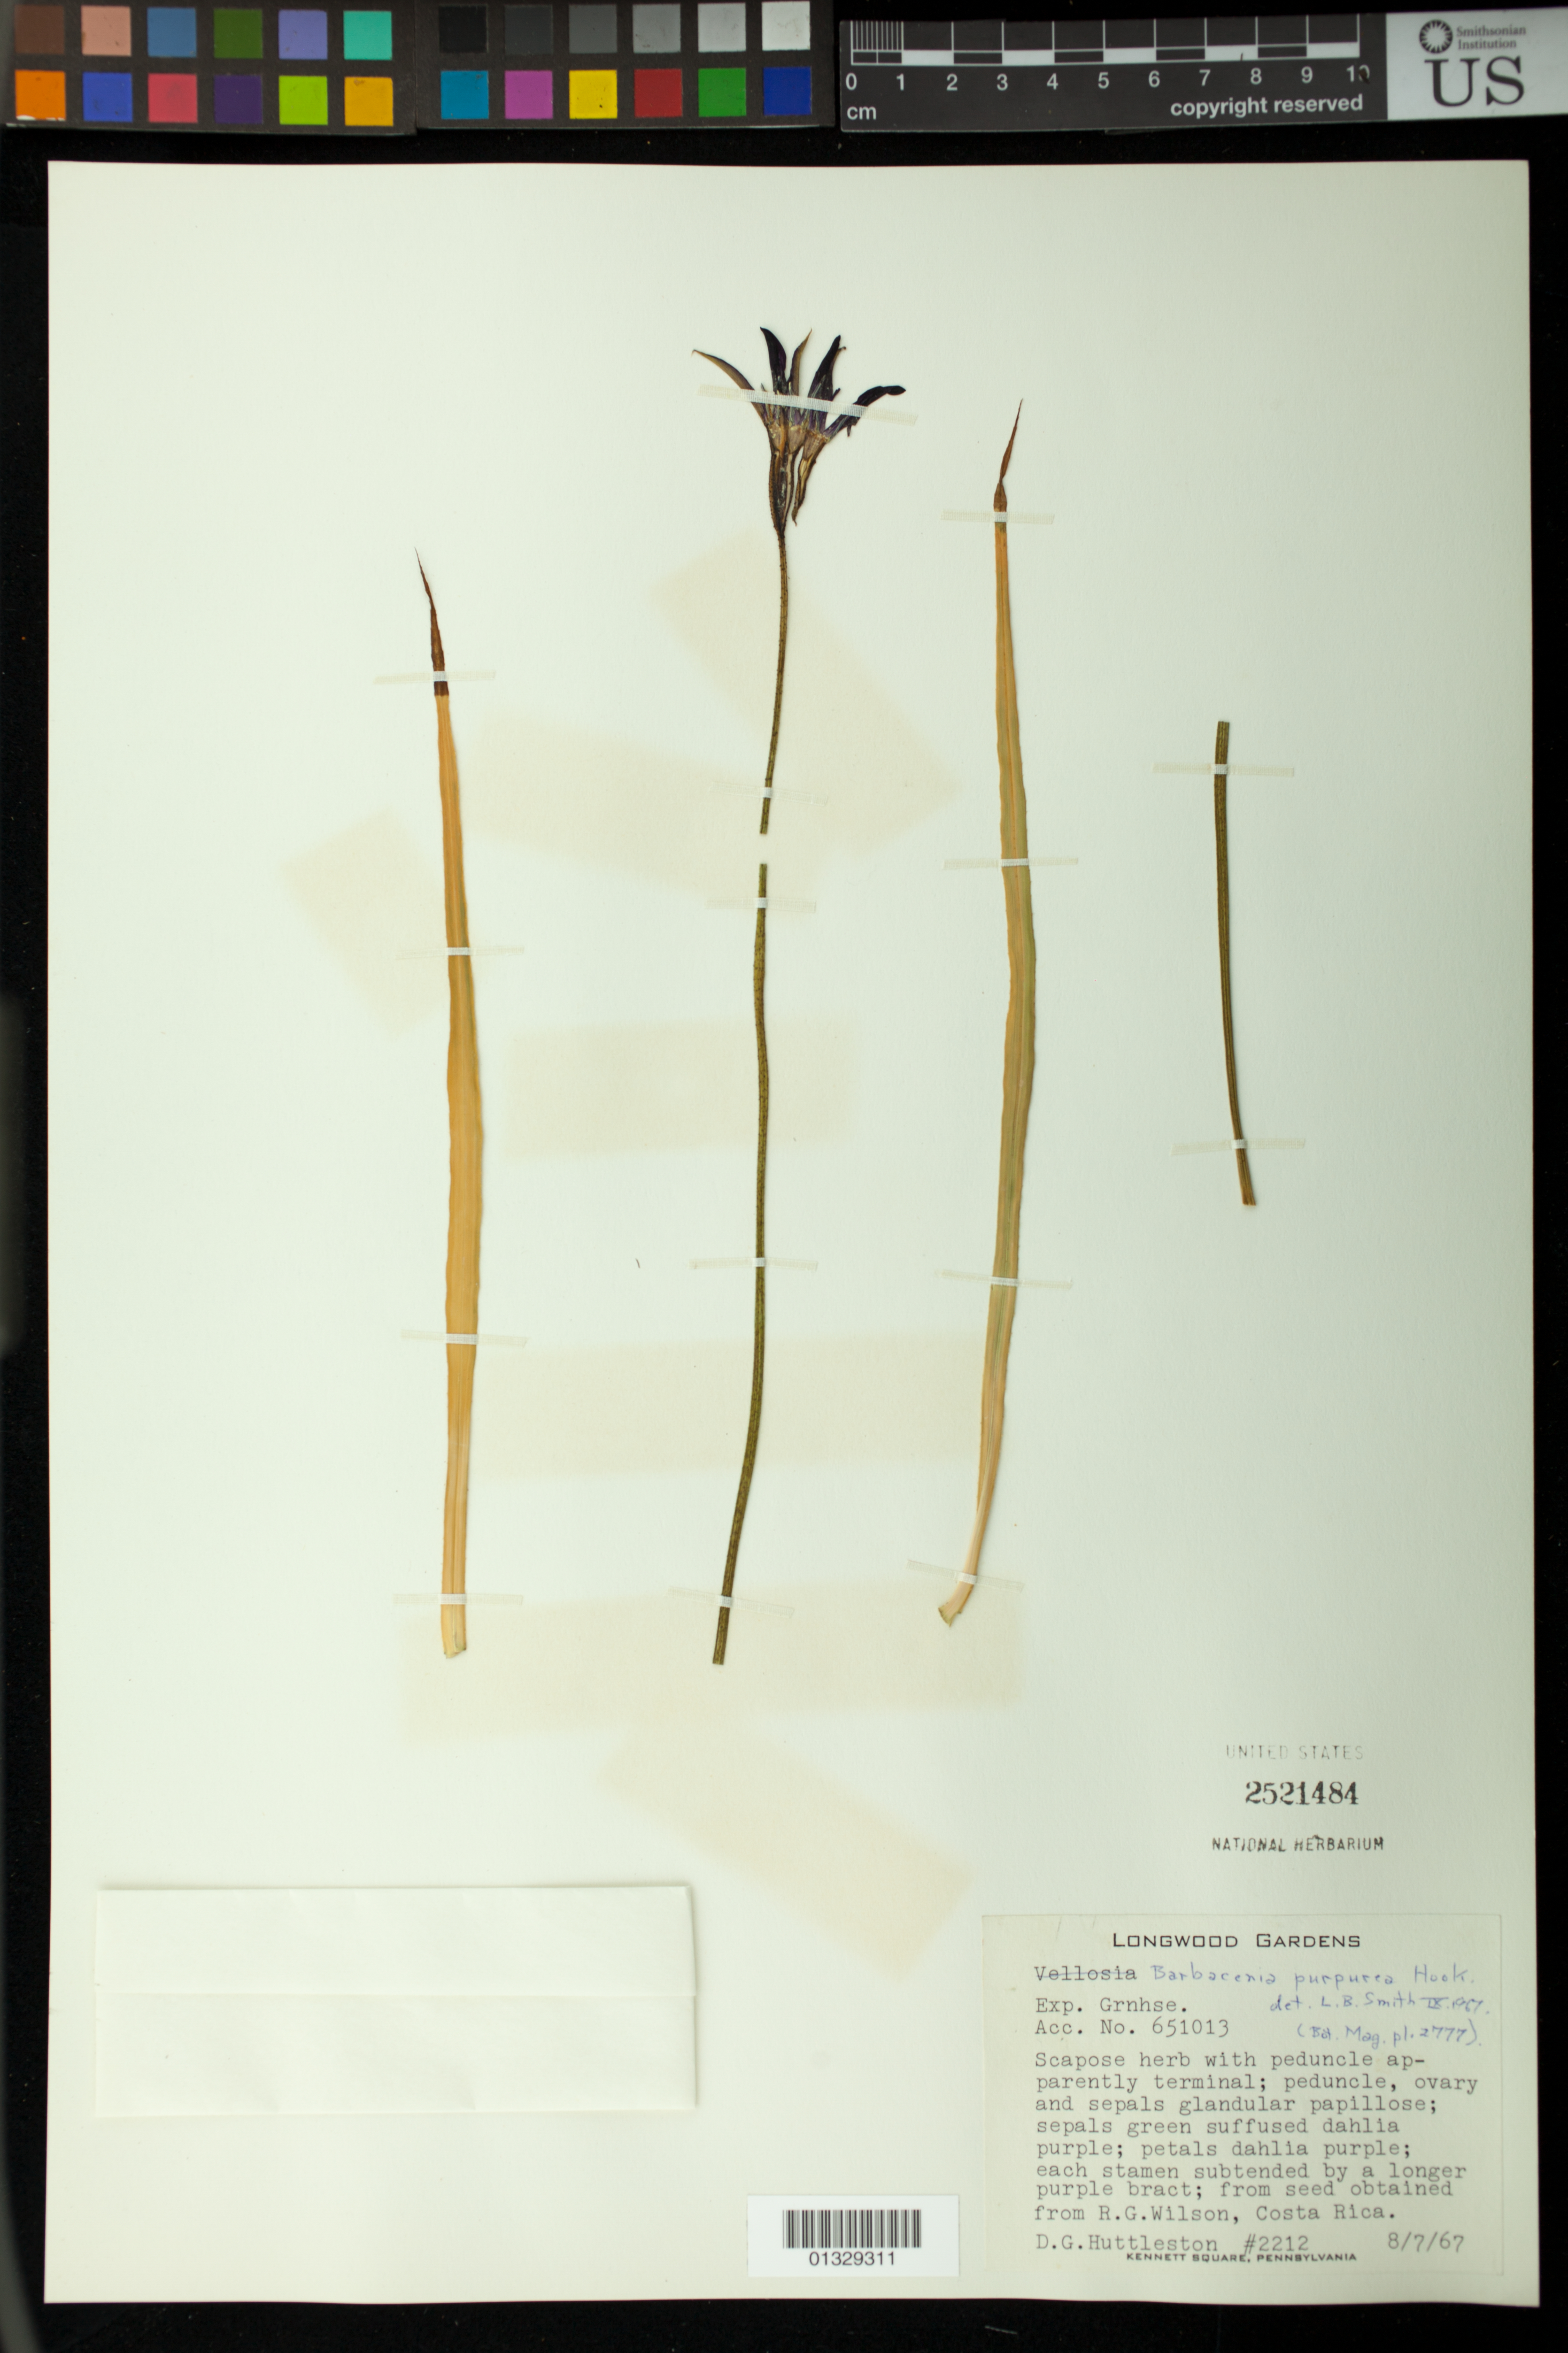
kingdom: Plantae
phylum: Tracheophyta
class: Liliopsida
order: Pandanales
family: Velloziaceae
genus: Barbacenia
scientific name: Barbacenia purpurea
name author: Hook.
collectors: D. G. Huttleston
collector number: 2212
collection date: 1967-07-08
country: United States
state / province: Pennsylvania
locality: Kennett Square, Longwood Gardens, Experimental Greenhouse (Acc. n° 651013)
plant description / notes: Grown from seed obtained from R.G. Wilson, Costa Rica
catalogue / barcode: US 2521484